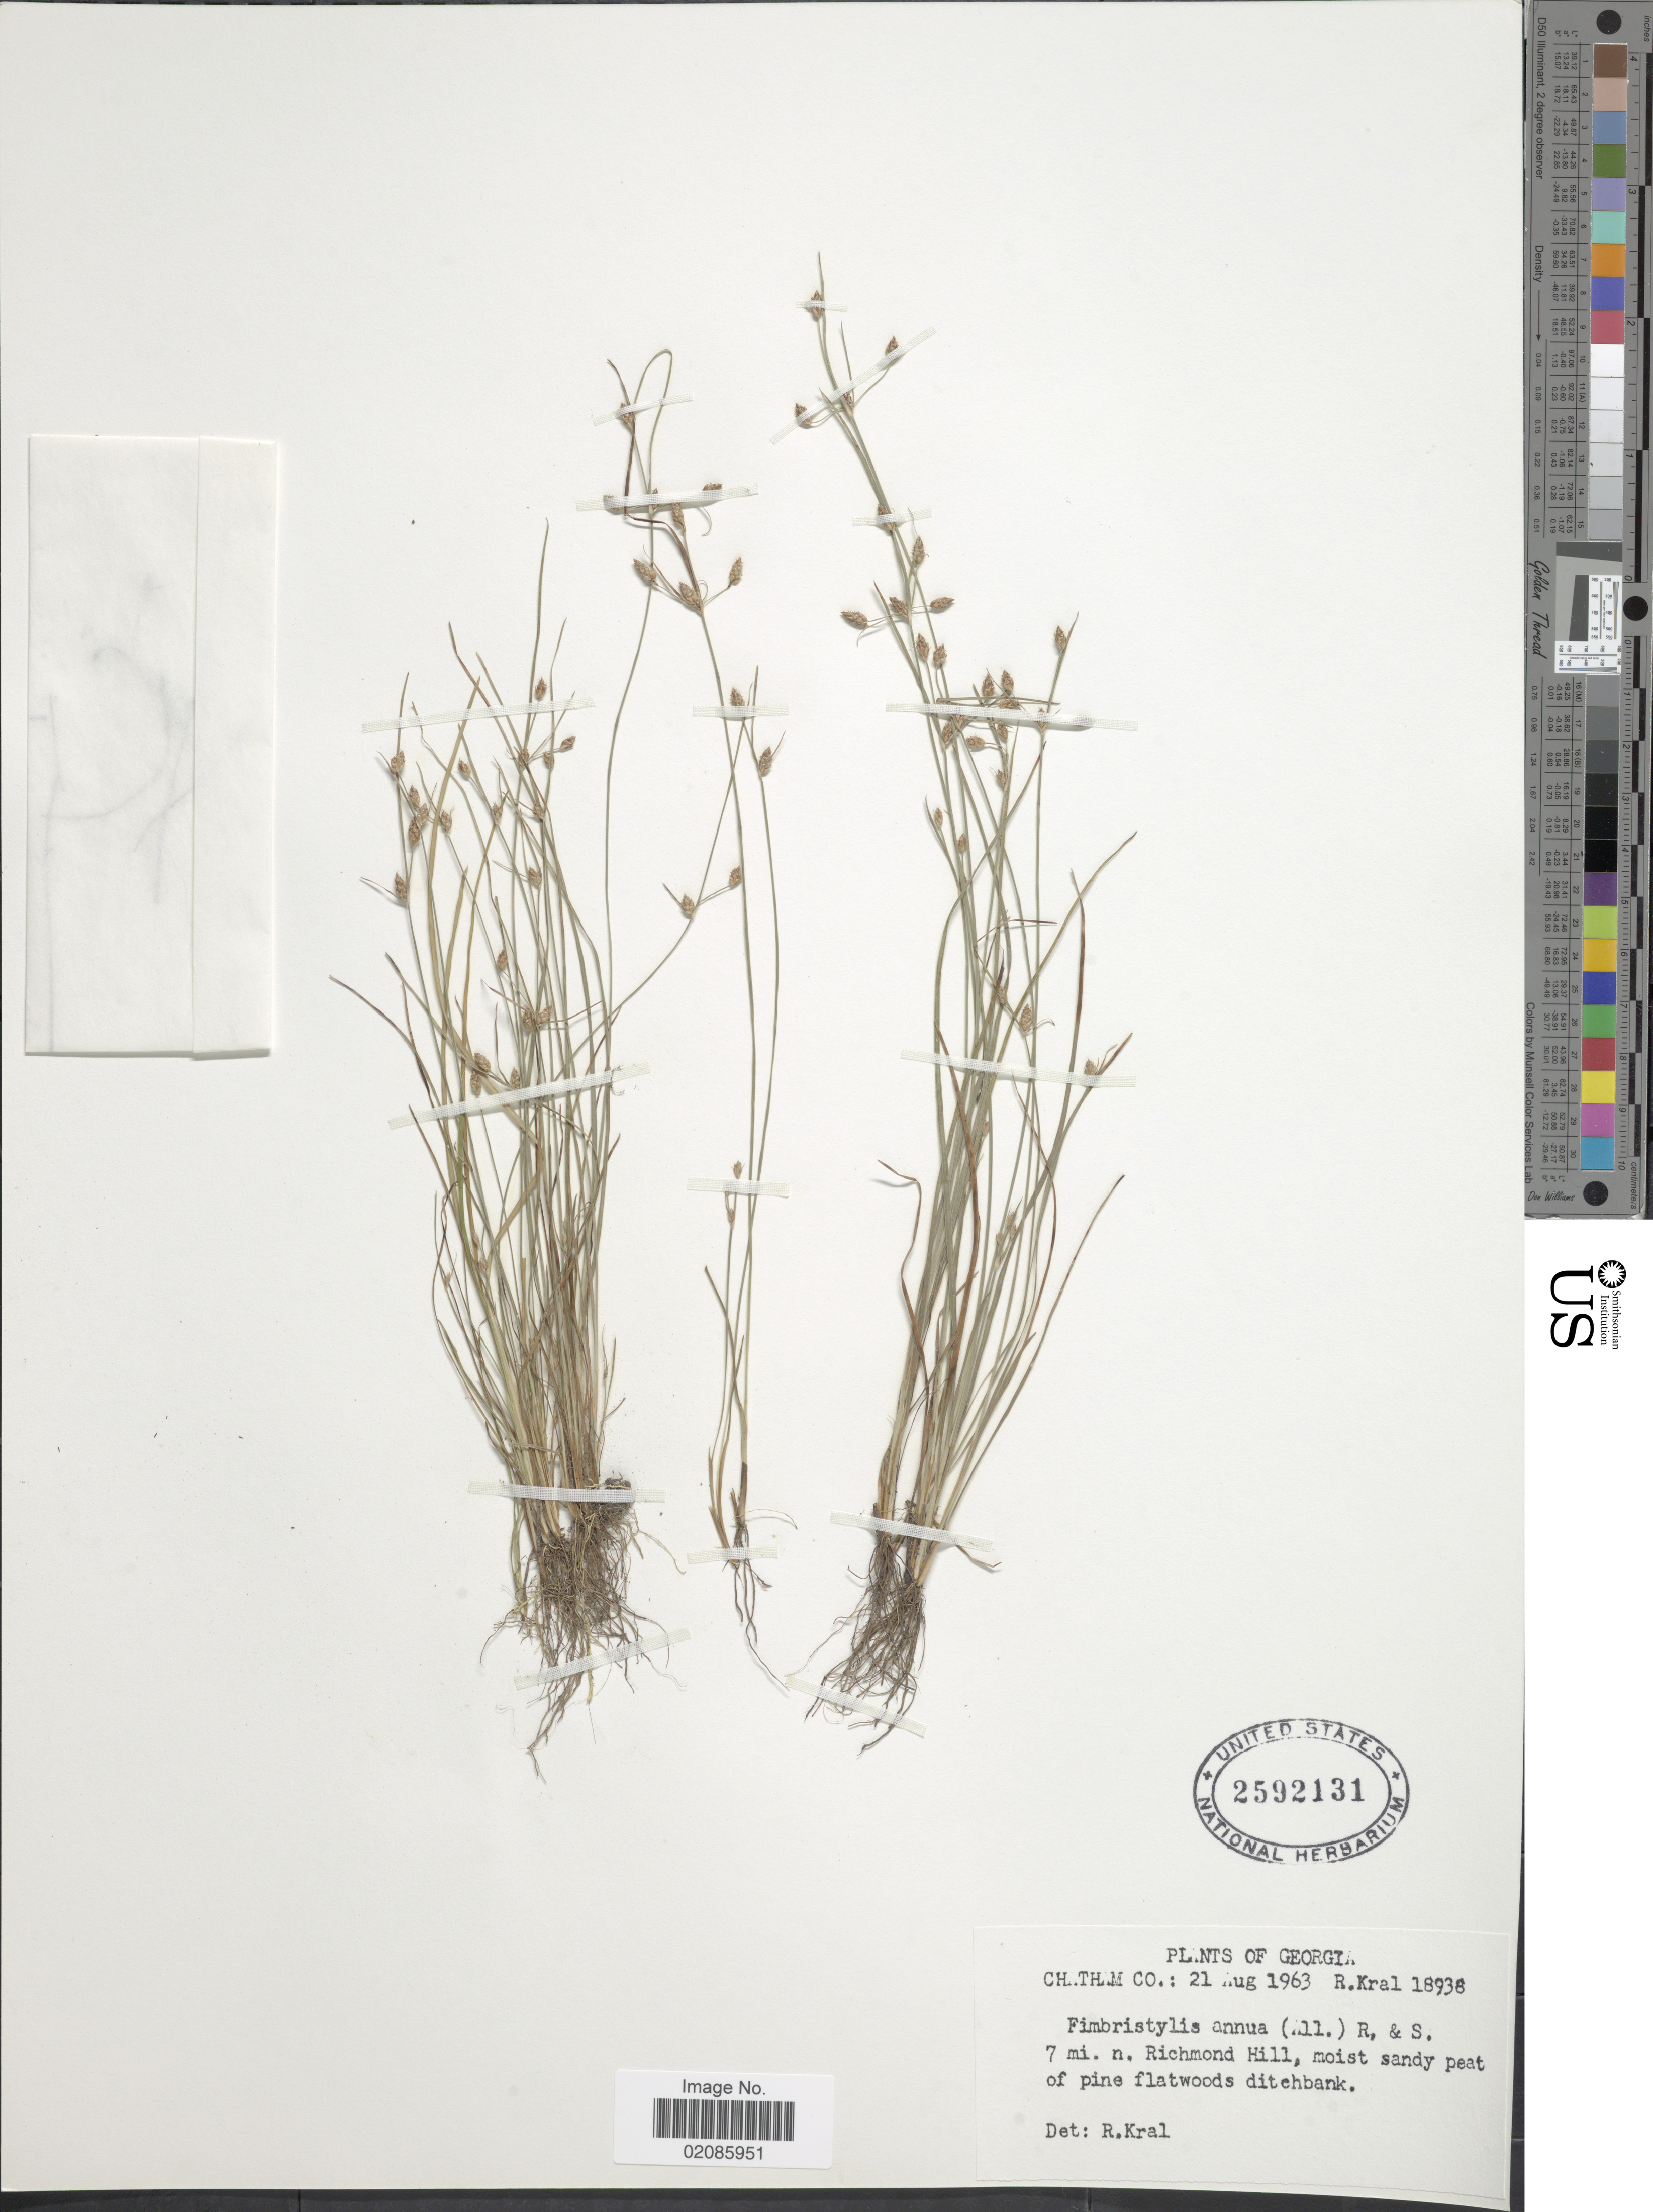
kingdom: Plantae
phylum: Tracheophyta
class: Liliopsida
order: Poales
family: Cyperaceae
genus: Fimbristylis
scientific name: Fimbristylis annua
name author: (All.) Roem. & Schult.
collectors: R. Kral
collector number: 18938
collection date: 1963-08-21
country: United States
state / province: Georgia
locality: Chatham Co. 7 mi. n. Richmond Hill, moist sandy peat of pine flatwoods ditchbank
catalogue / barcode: US 2592131